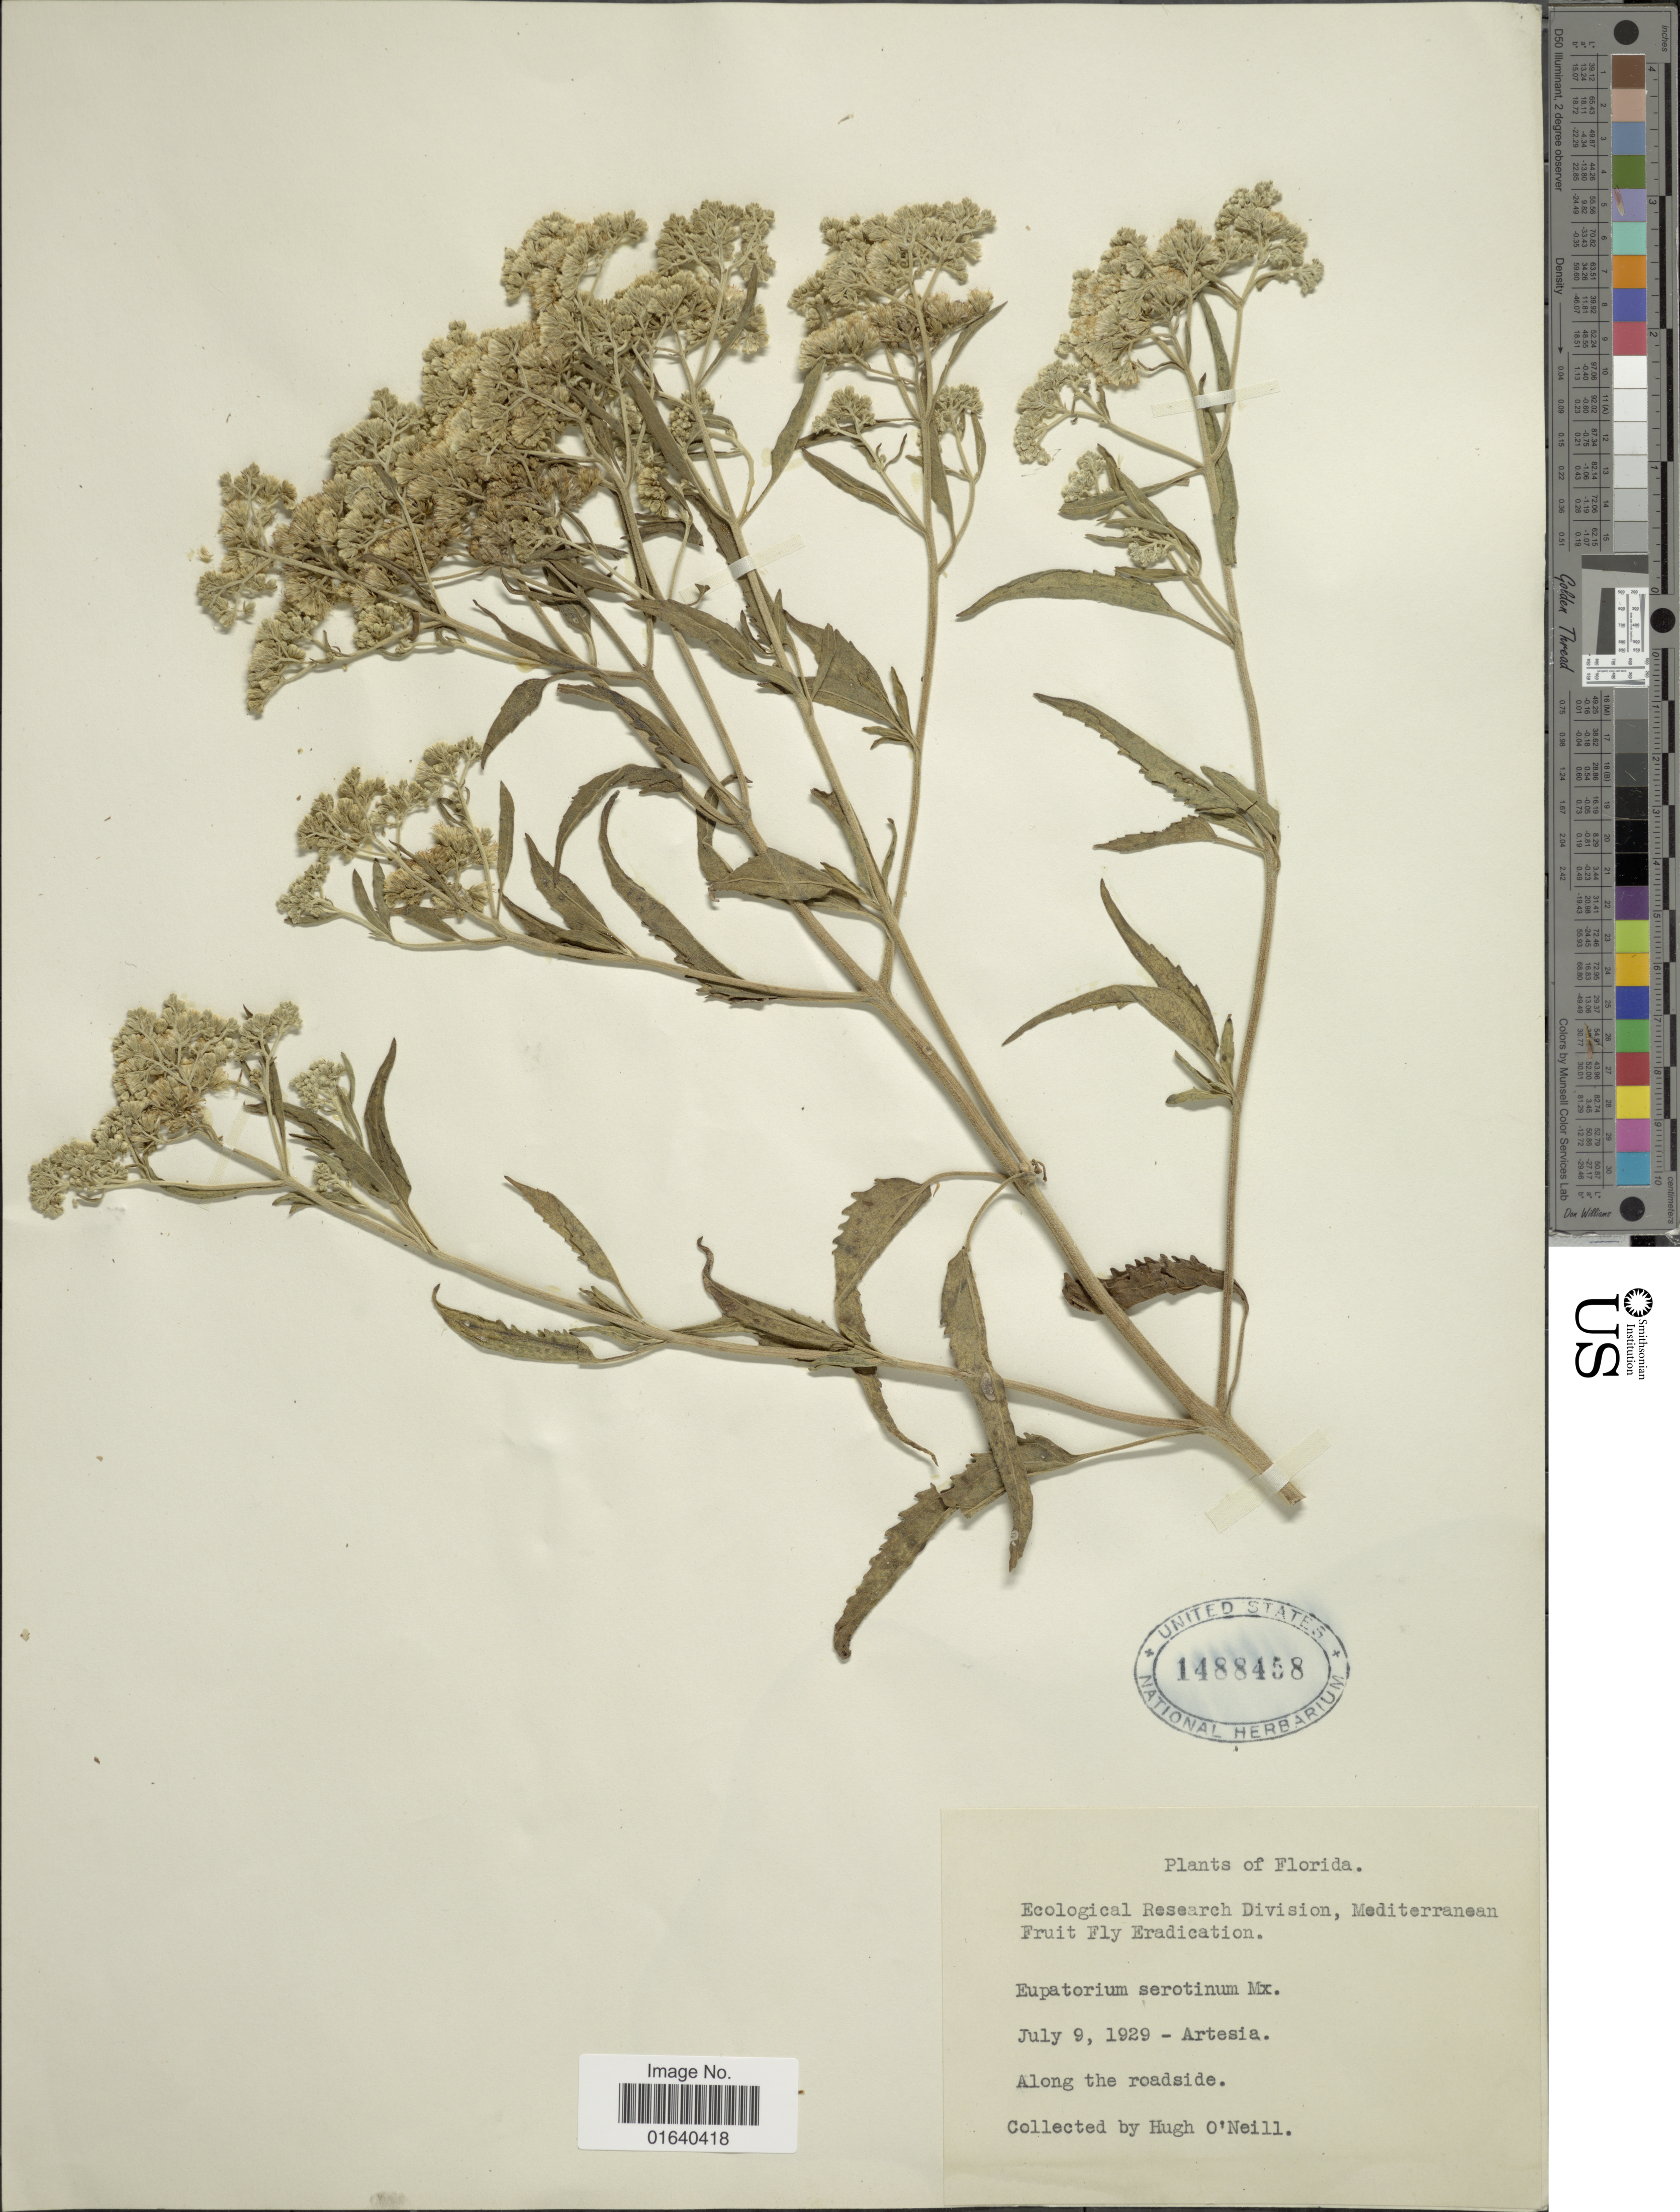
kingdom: Plantae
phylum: Tracheophyta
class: Magnoliopsida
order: Asterales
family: Asteraceae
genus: Eupatorium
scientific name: Eupatorium serotinum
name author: Michx.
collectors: H. T. O' Neill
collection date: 1929-07-09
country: United States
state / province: Florida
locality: Artesia, Along the roadside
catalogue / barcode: US 1488458